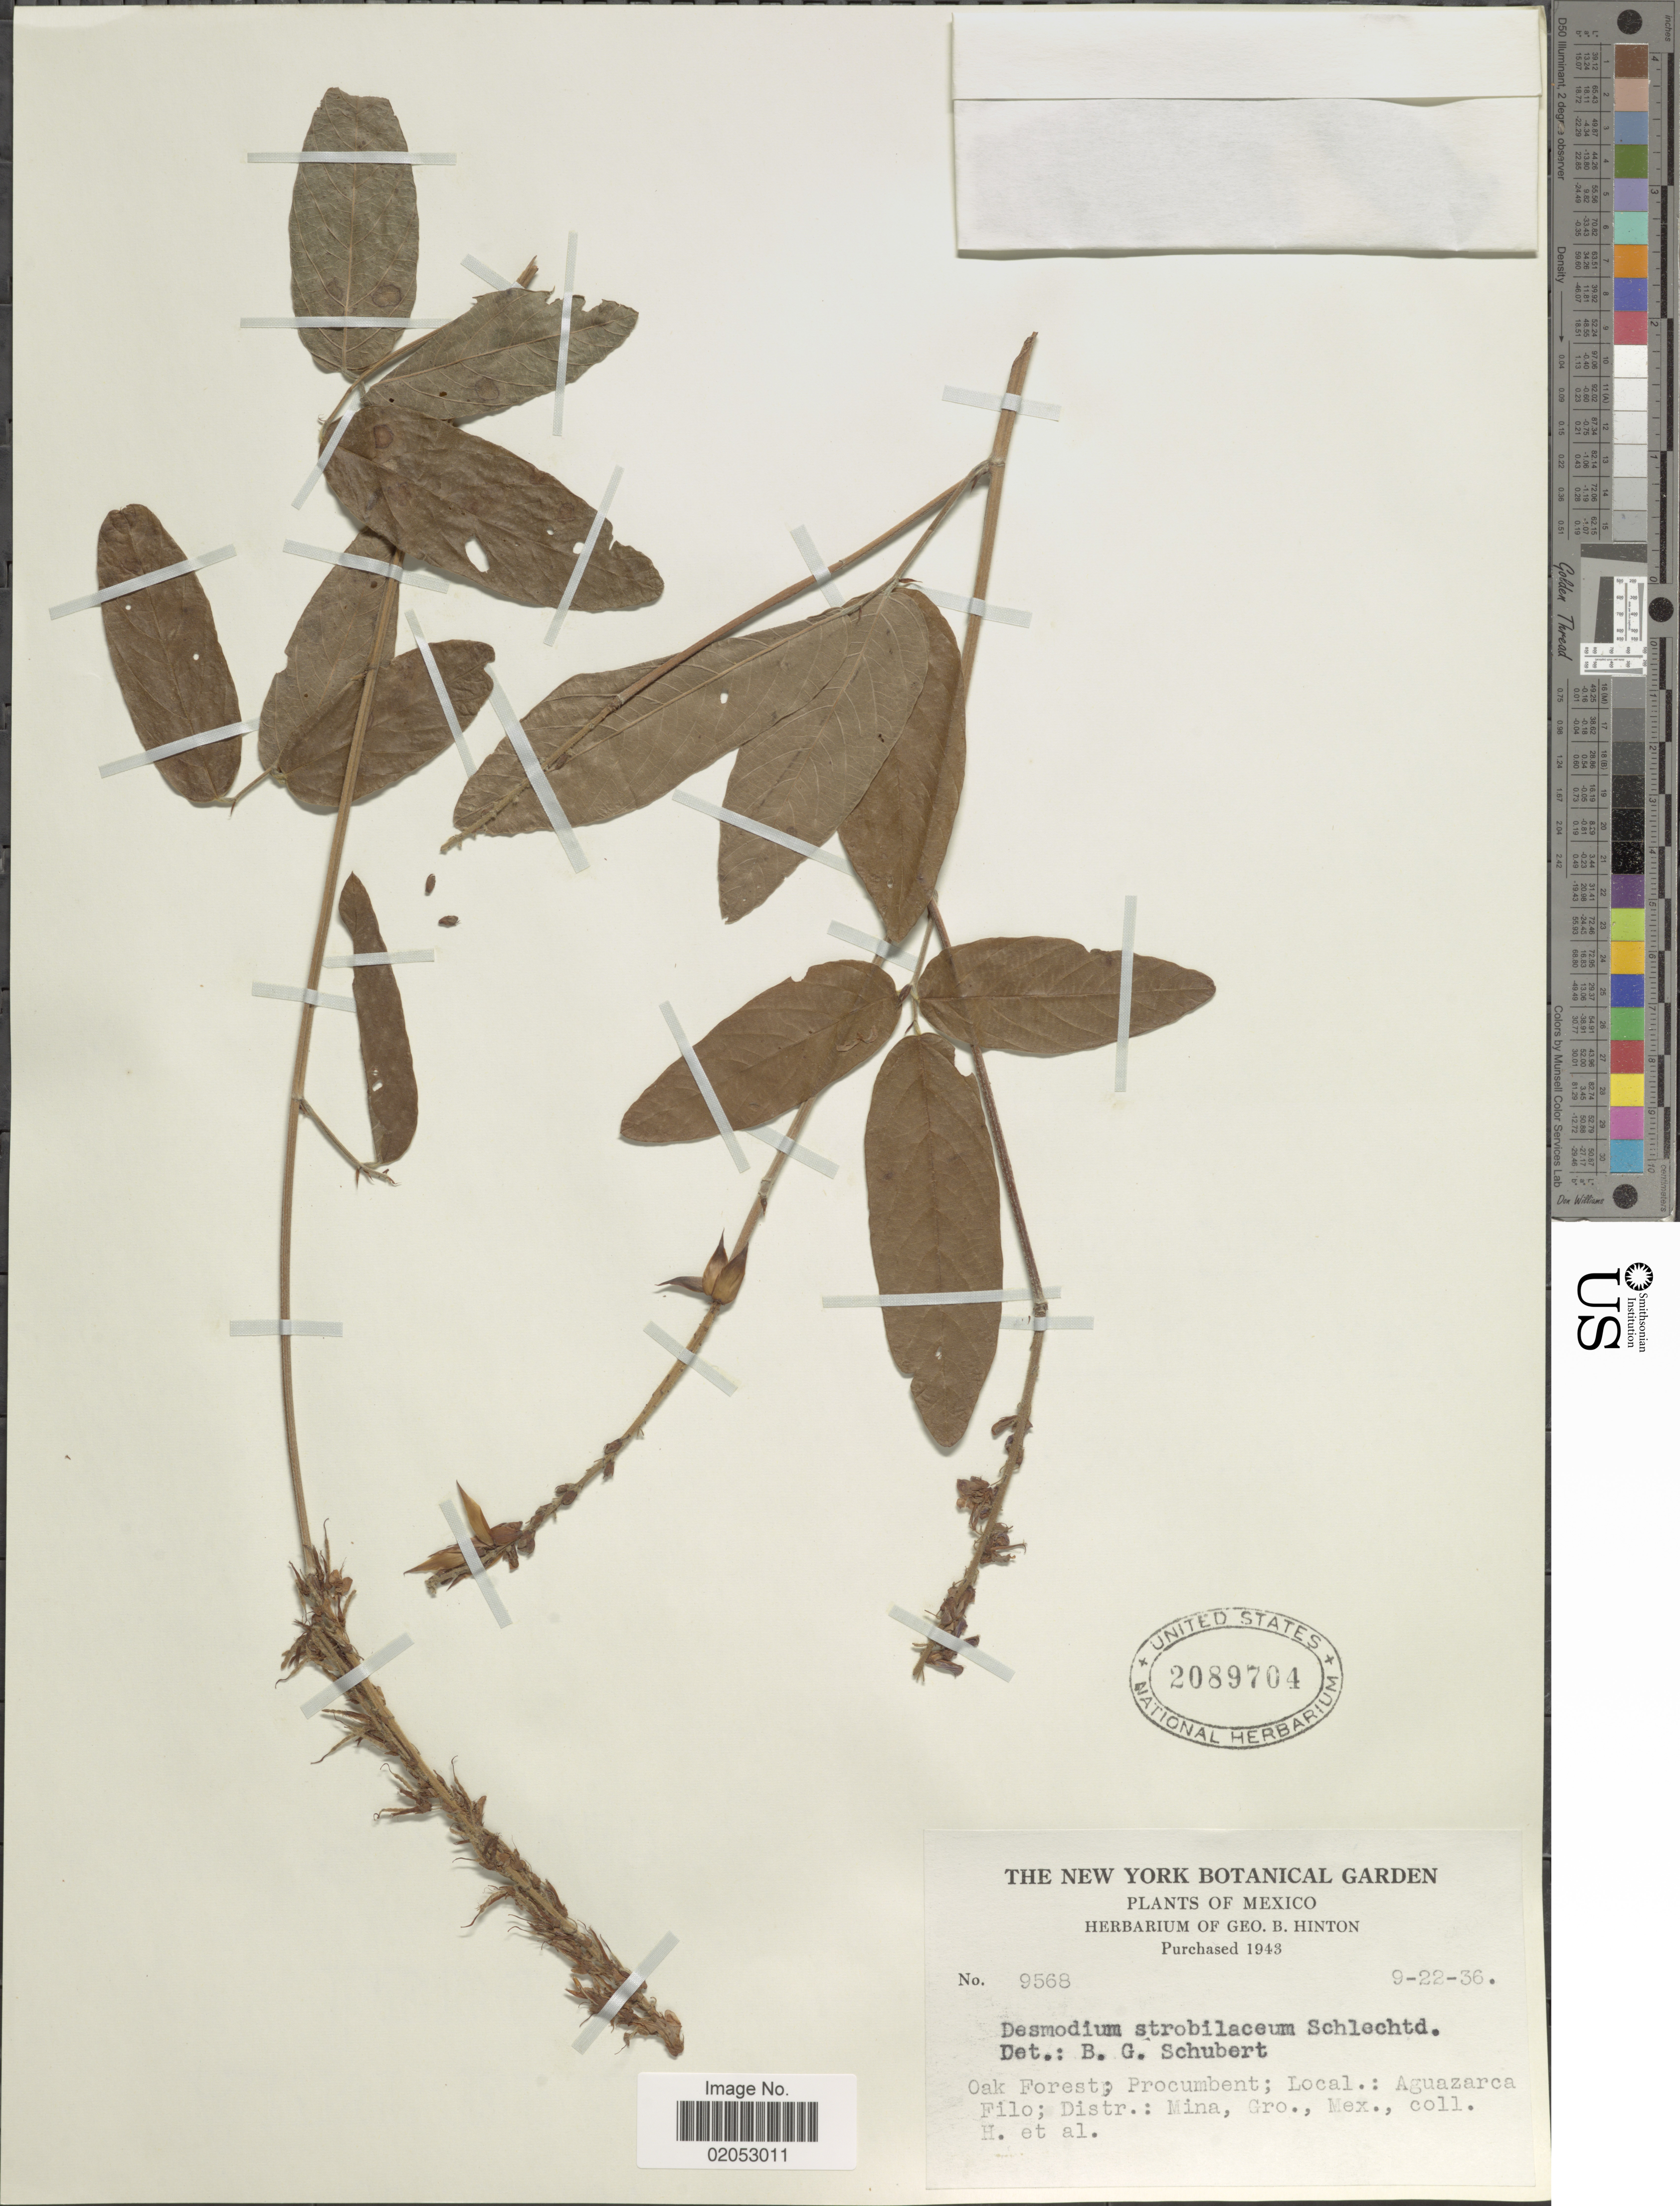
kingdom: Plantae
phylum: Tracheophyta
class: Magnoliopsida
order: Fabales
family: Fabaceae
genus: Desmodium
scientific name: Desmodium strobilaceum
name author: Schltdl.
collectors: G. B. Hinton & et al.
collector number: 9568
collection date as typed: Transcribed d/m/y: 22/9/36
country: Mexico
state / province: Guerrero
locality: Aguazarca Filo; Distr.: Mina, Gro., Mex.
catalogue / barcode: US 2089704